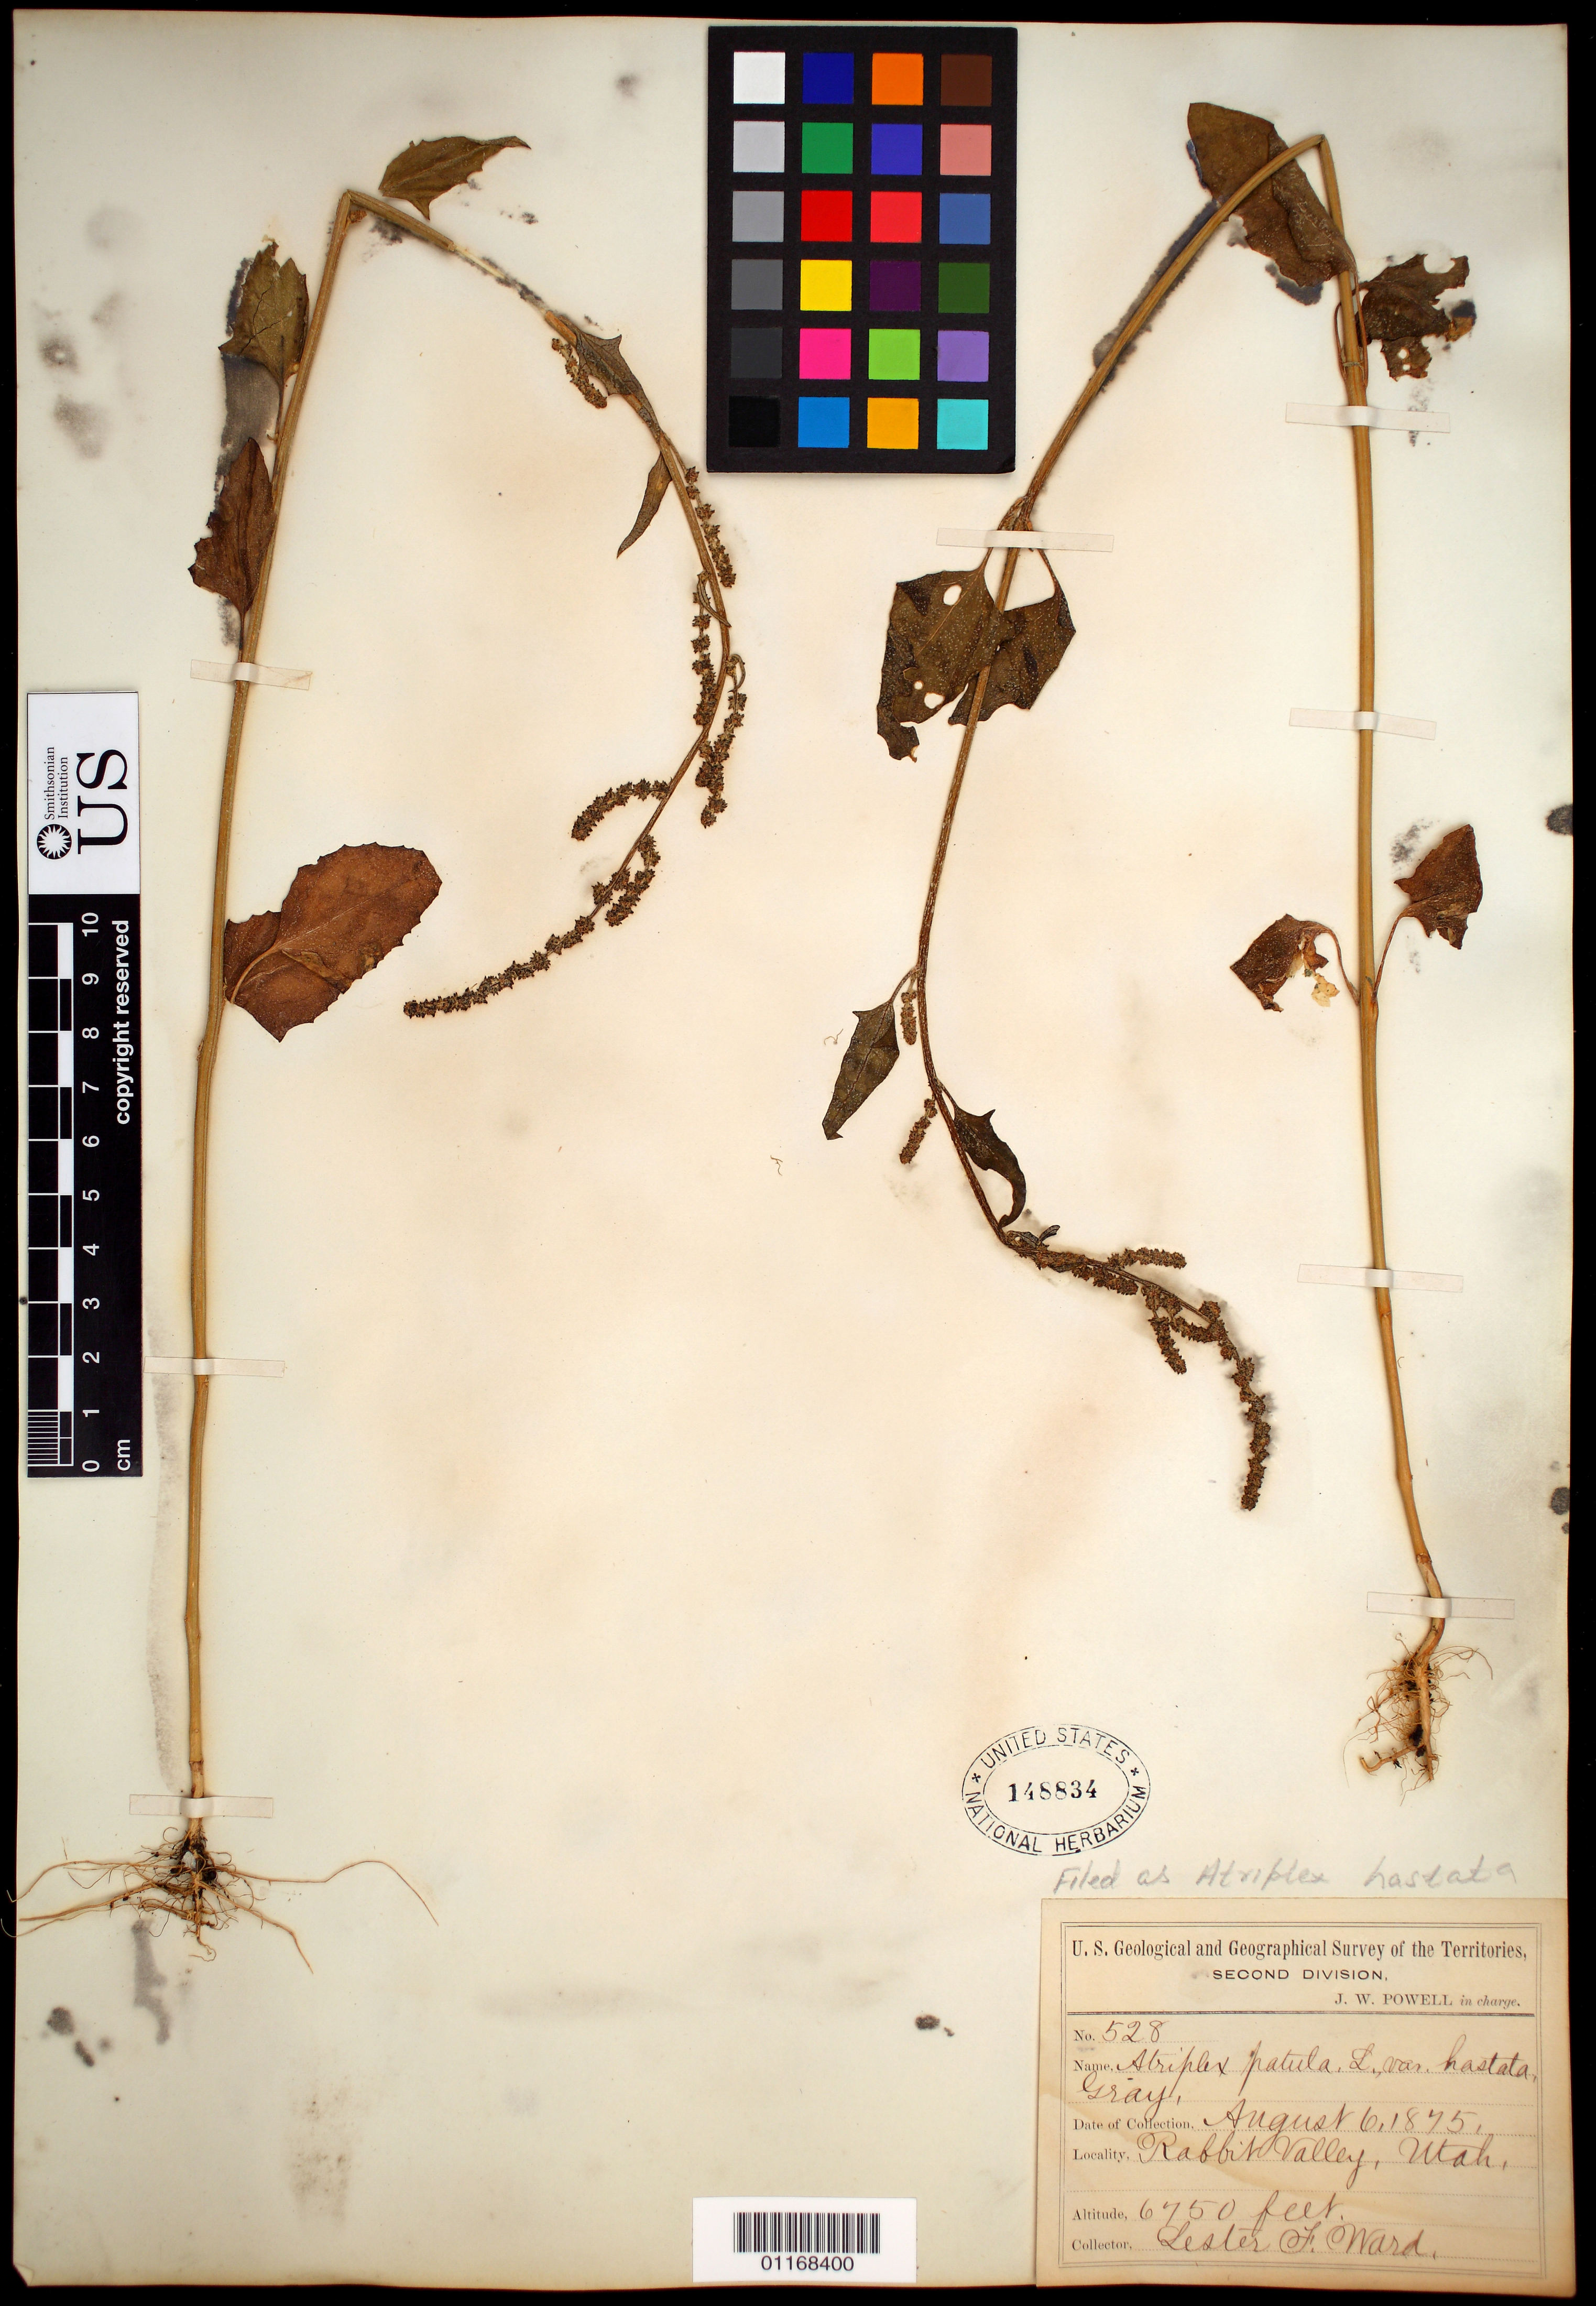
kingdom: Plantae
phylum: Tracheophyta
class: Magnoliopsida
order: Caryophyllales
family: Amaranthaceae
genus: Atriplex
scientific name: Atriplex hastata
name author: L.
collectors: L. F. Ward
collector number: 528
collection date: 1875-08-06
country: United States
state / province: Utah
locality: Rabbit Valley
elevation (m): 2057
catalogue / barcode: US 148834